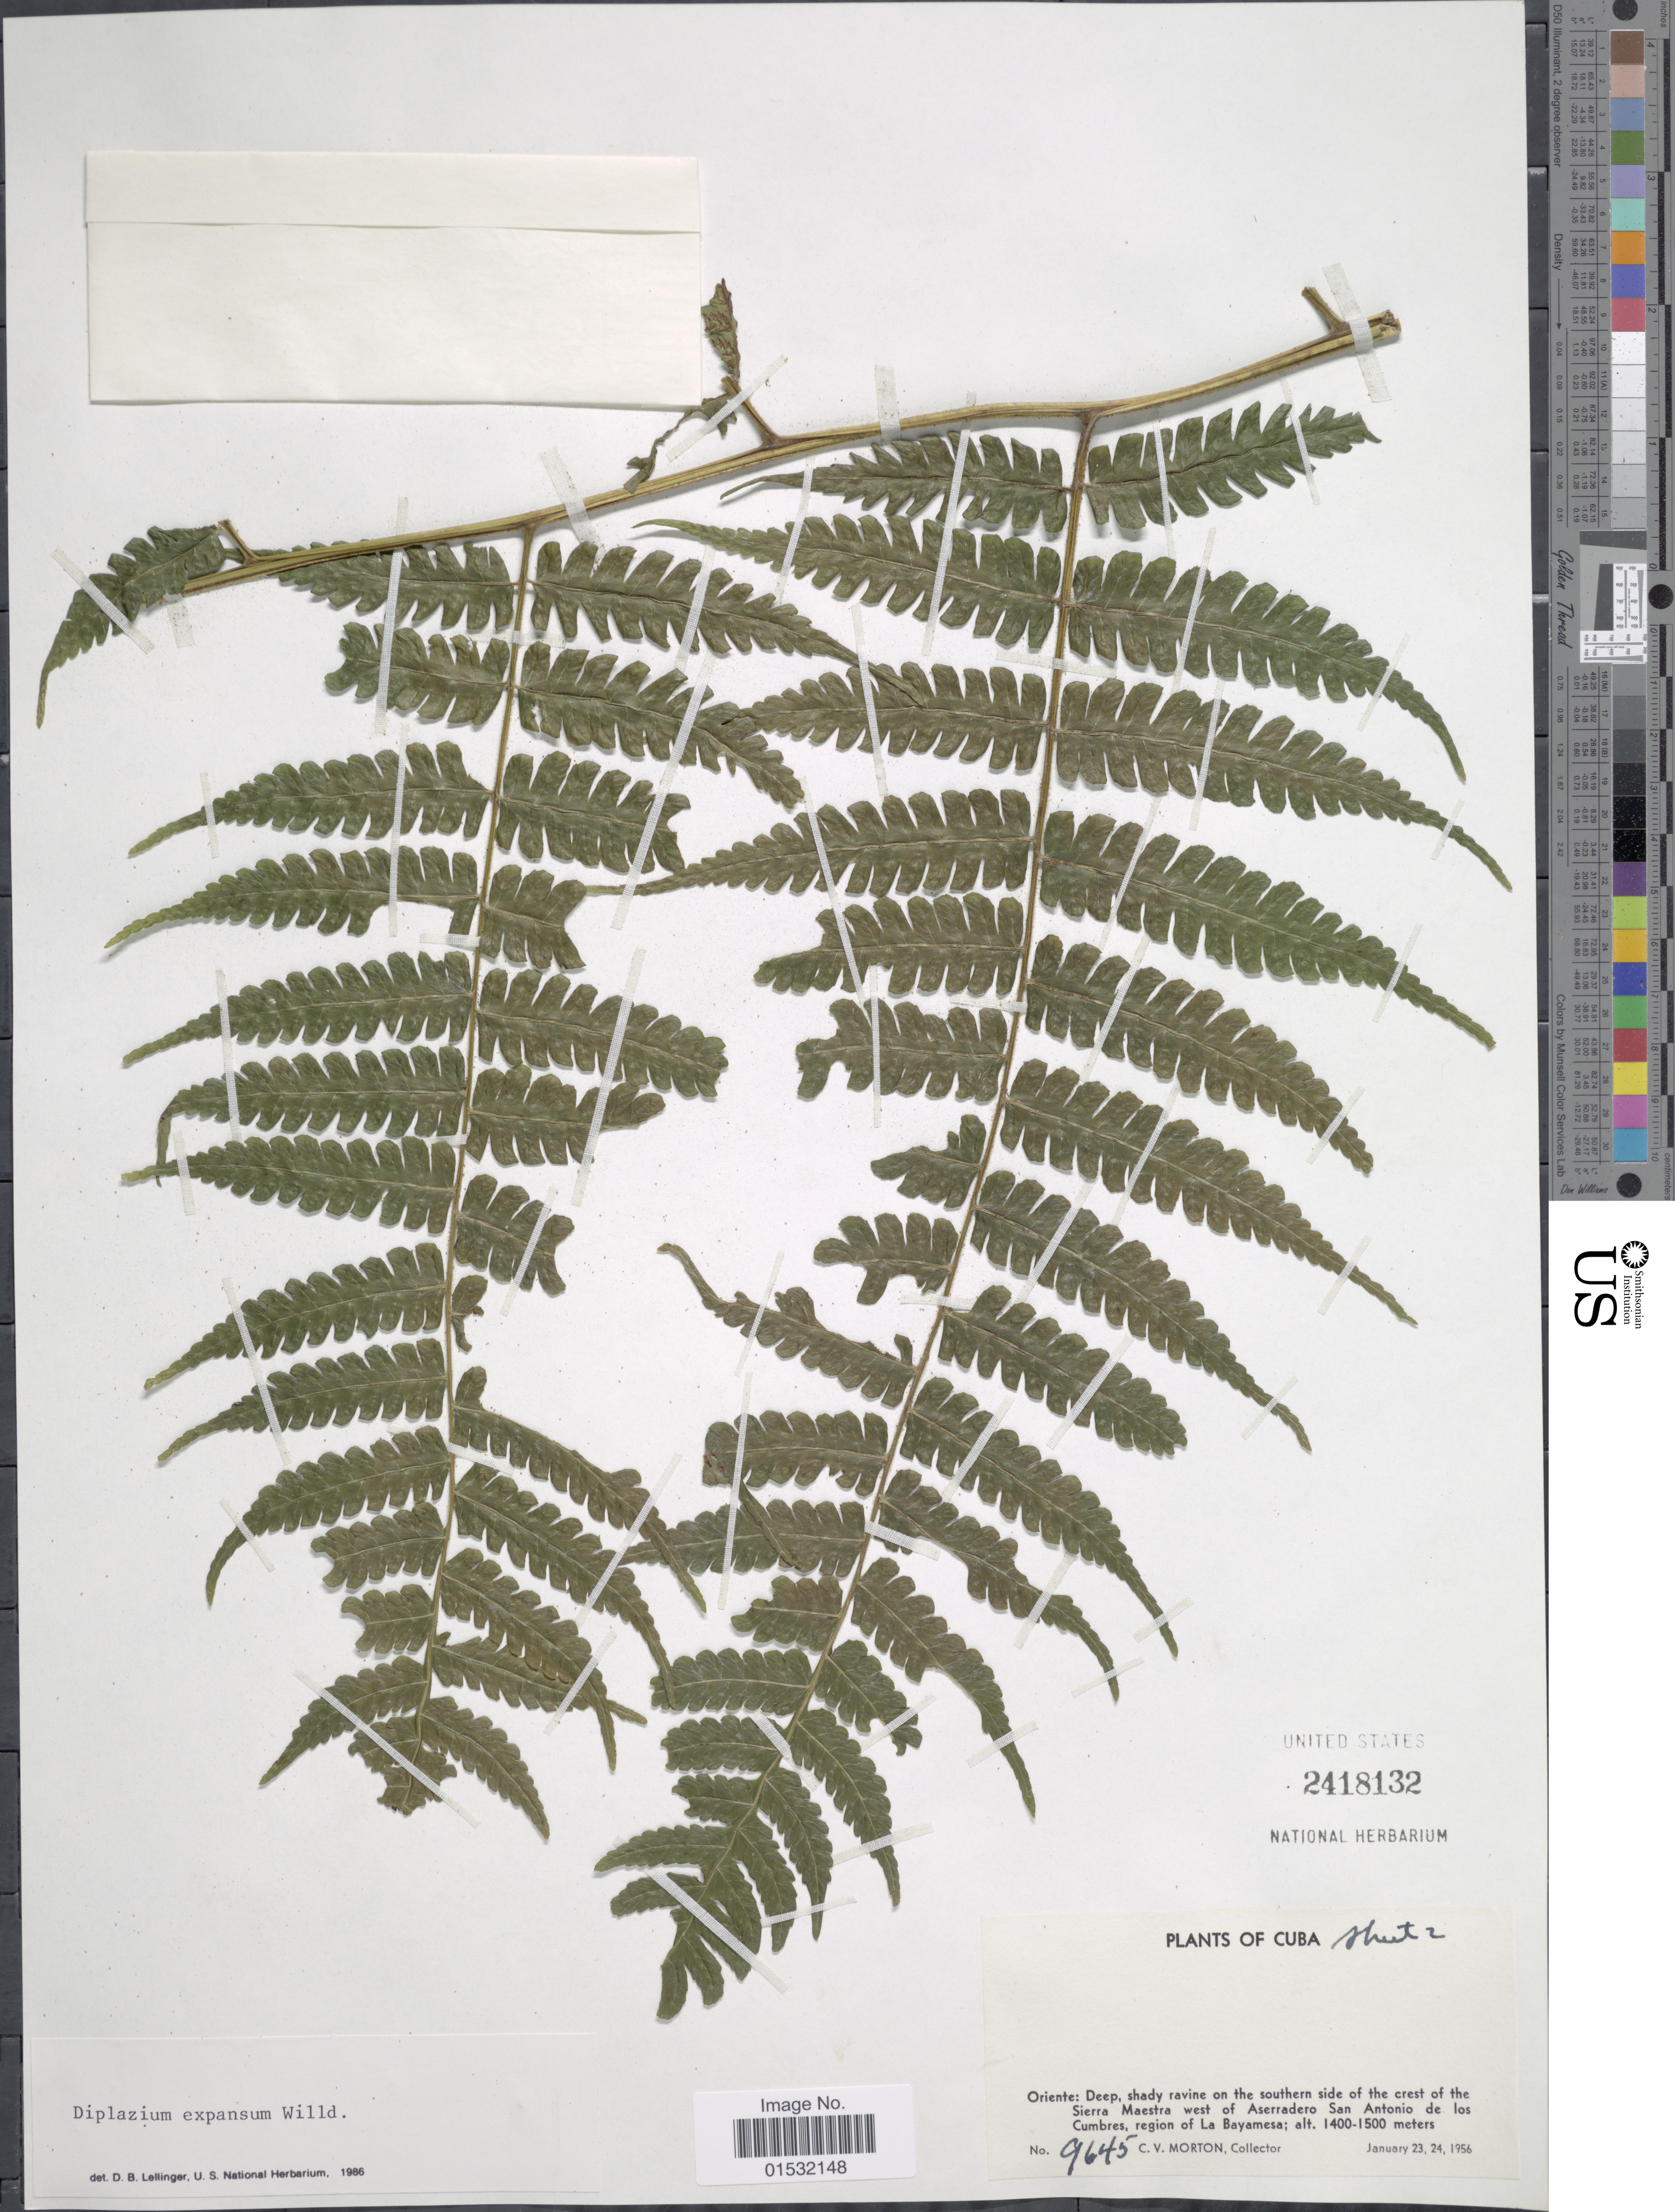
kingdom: Plantae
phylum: Tracheophyta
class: Polypodiopsida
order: Polypodiales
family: Athyriaceae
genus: Diplazium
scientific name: Diplazium expansum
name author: Willd.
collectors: C. V. Morton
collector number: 9645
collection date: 1956-01-23/1956-01-24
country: Cuba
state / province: Oriente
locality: Deep, shady ravine on the southern side of the crest of the Sierra Maestra west of Aserradero San Antonio de los Cumbres, region of La Bayamesa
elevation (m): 1400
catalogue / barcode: US 2418132